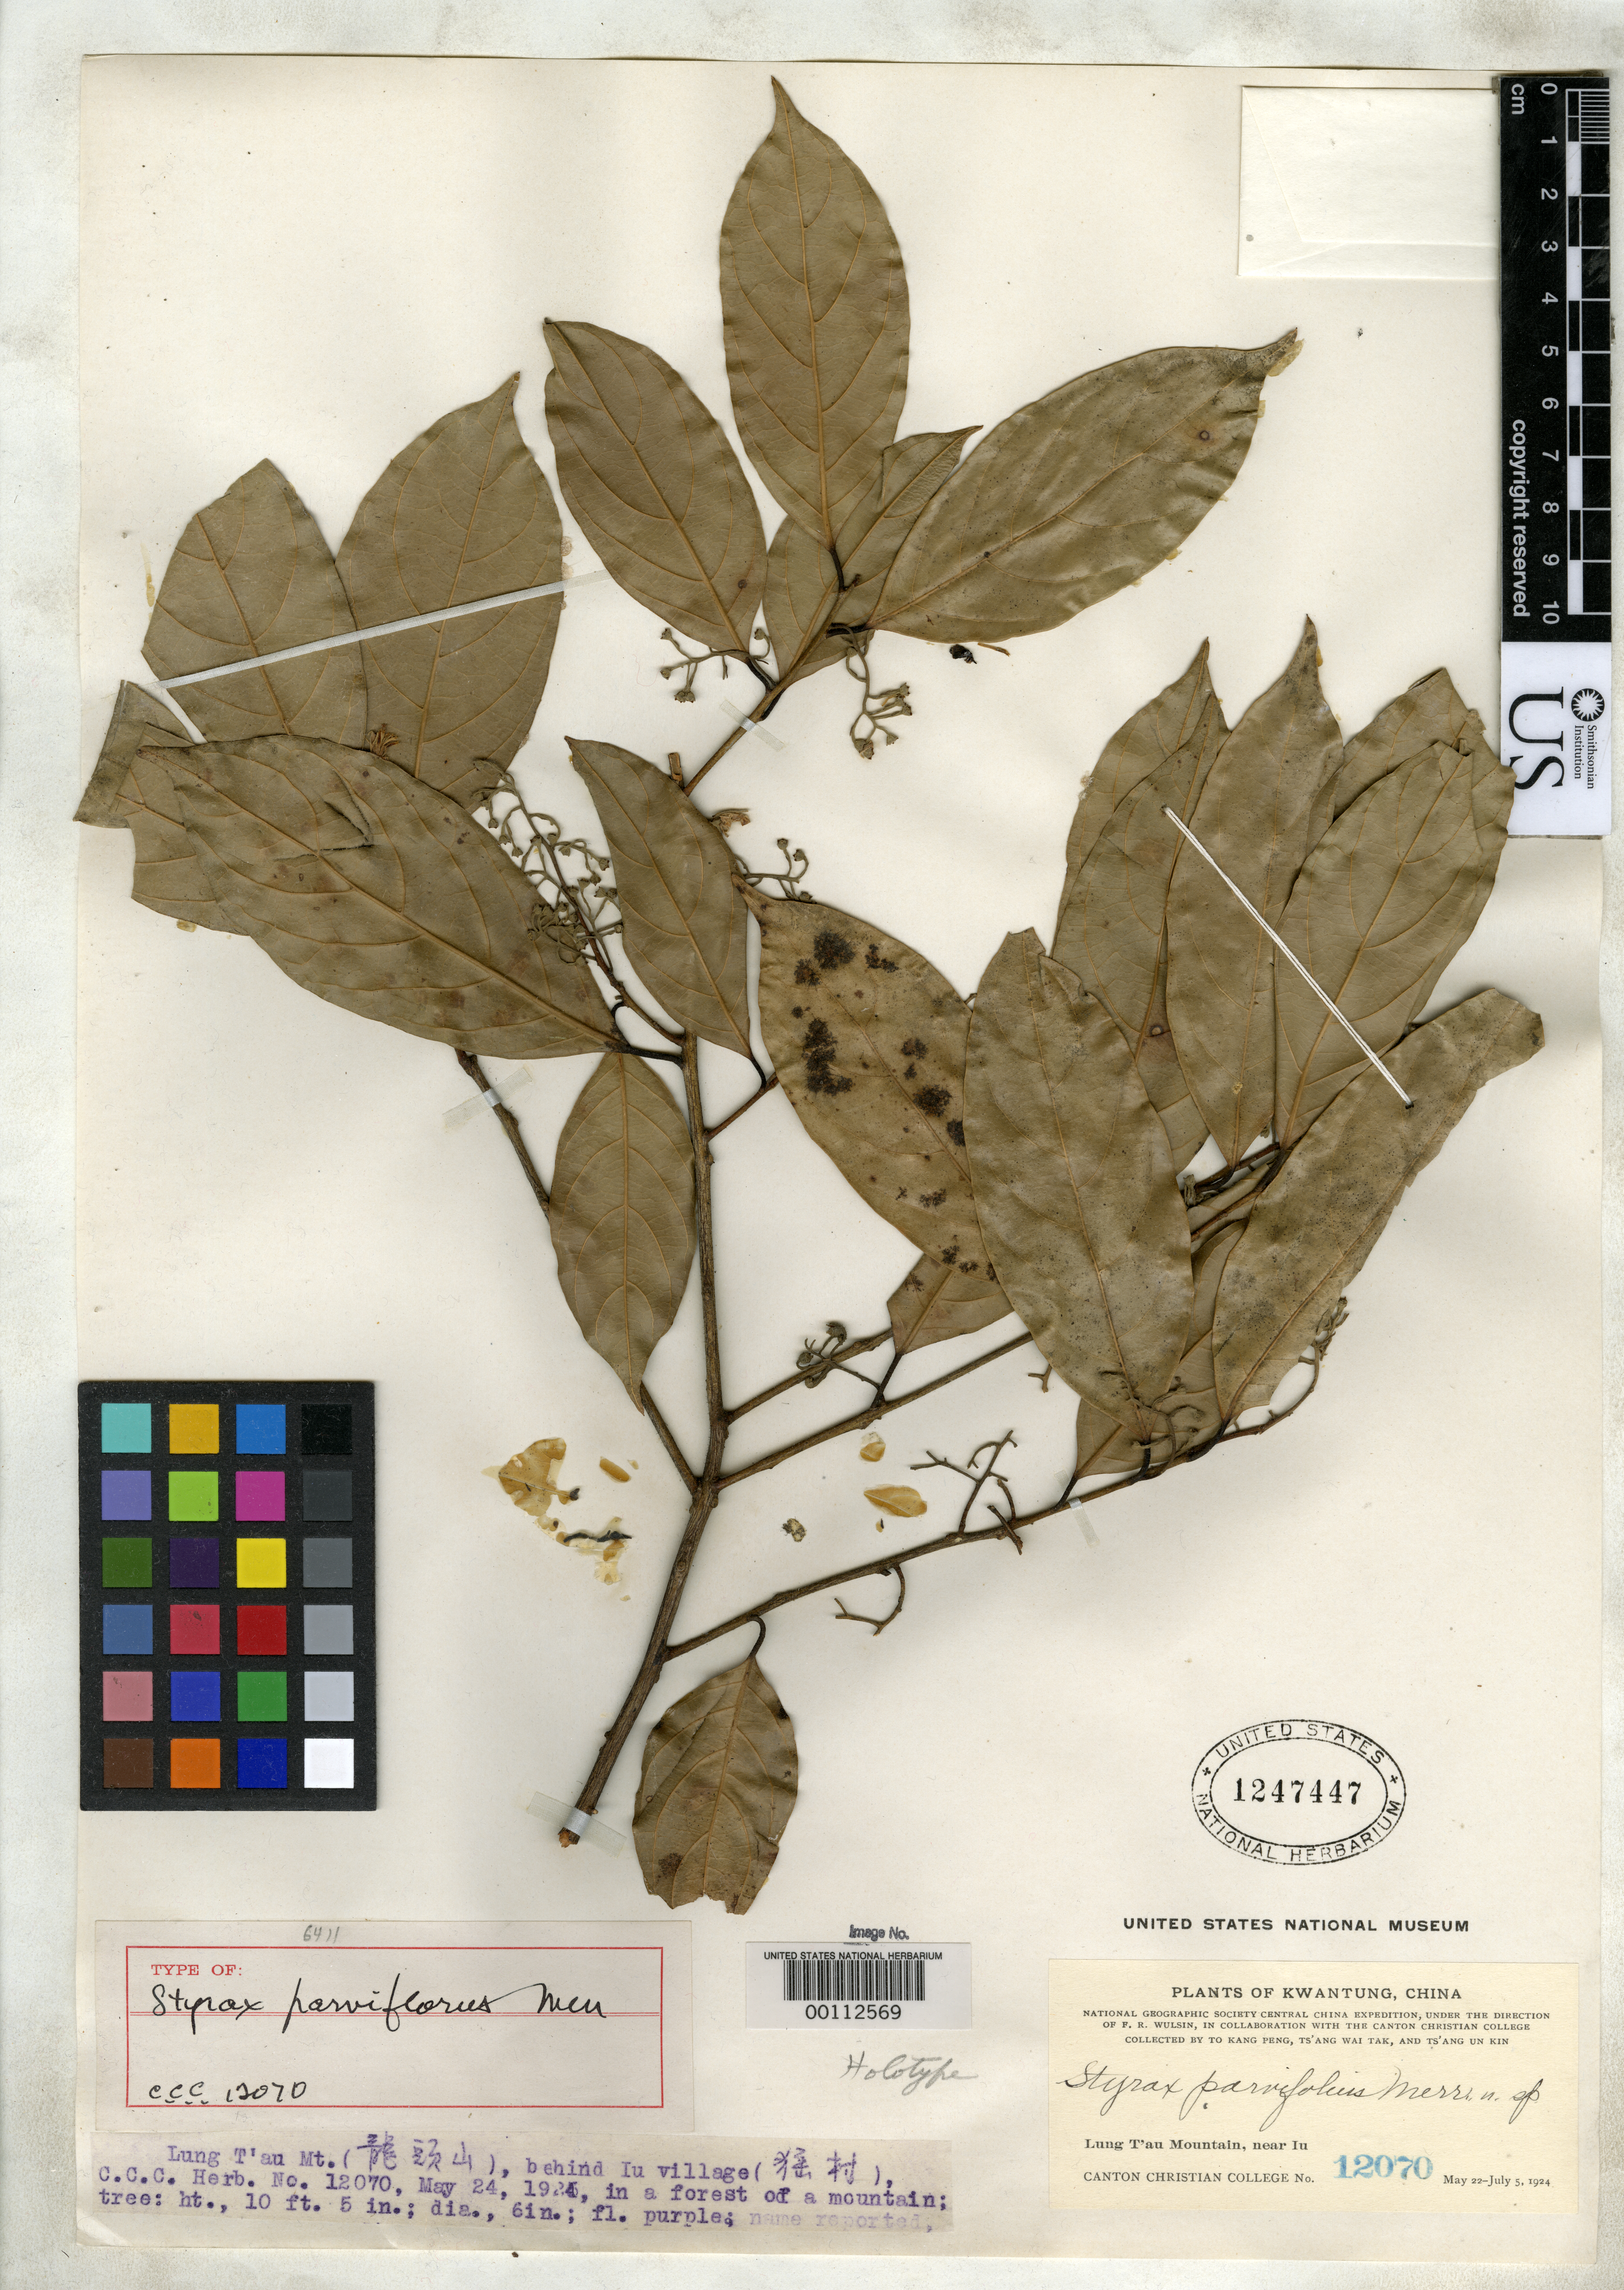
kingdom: Plantae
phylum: Tracheophyta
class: Magnoliopsida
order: Ericales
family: Styracaceae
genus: Styrax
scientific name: Styrax parviflorus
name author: Merr.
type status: Holotype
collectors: Kang Peng To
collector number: C.C.C. 12070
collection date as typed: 24 May 1924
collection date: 1924-05-24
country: China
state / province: Guangdong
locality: Lung T'au Mountain, near Iu village.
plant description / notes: Introduction (p. 3) indicates holotypes at US: "The study set of these collections is deposited in the Herbarium of the University of California, but the actual types of those species based on the Wulsin Expedition collections are in the United States National Herbarium."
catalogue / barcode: US 1247447